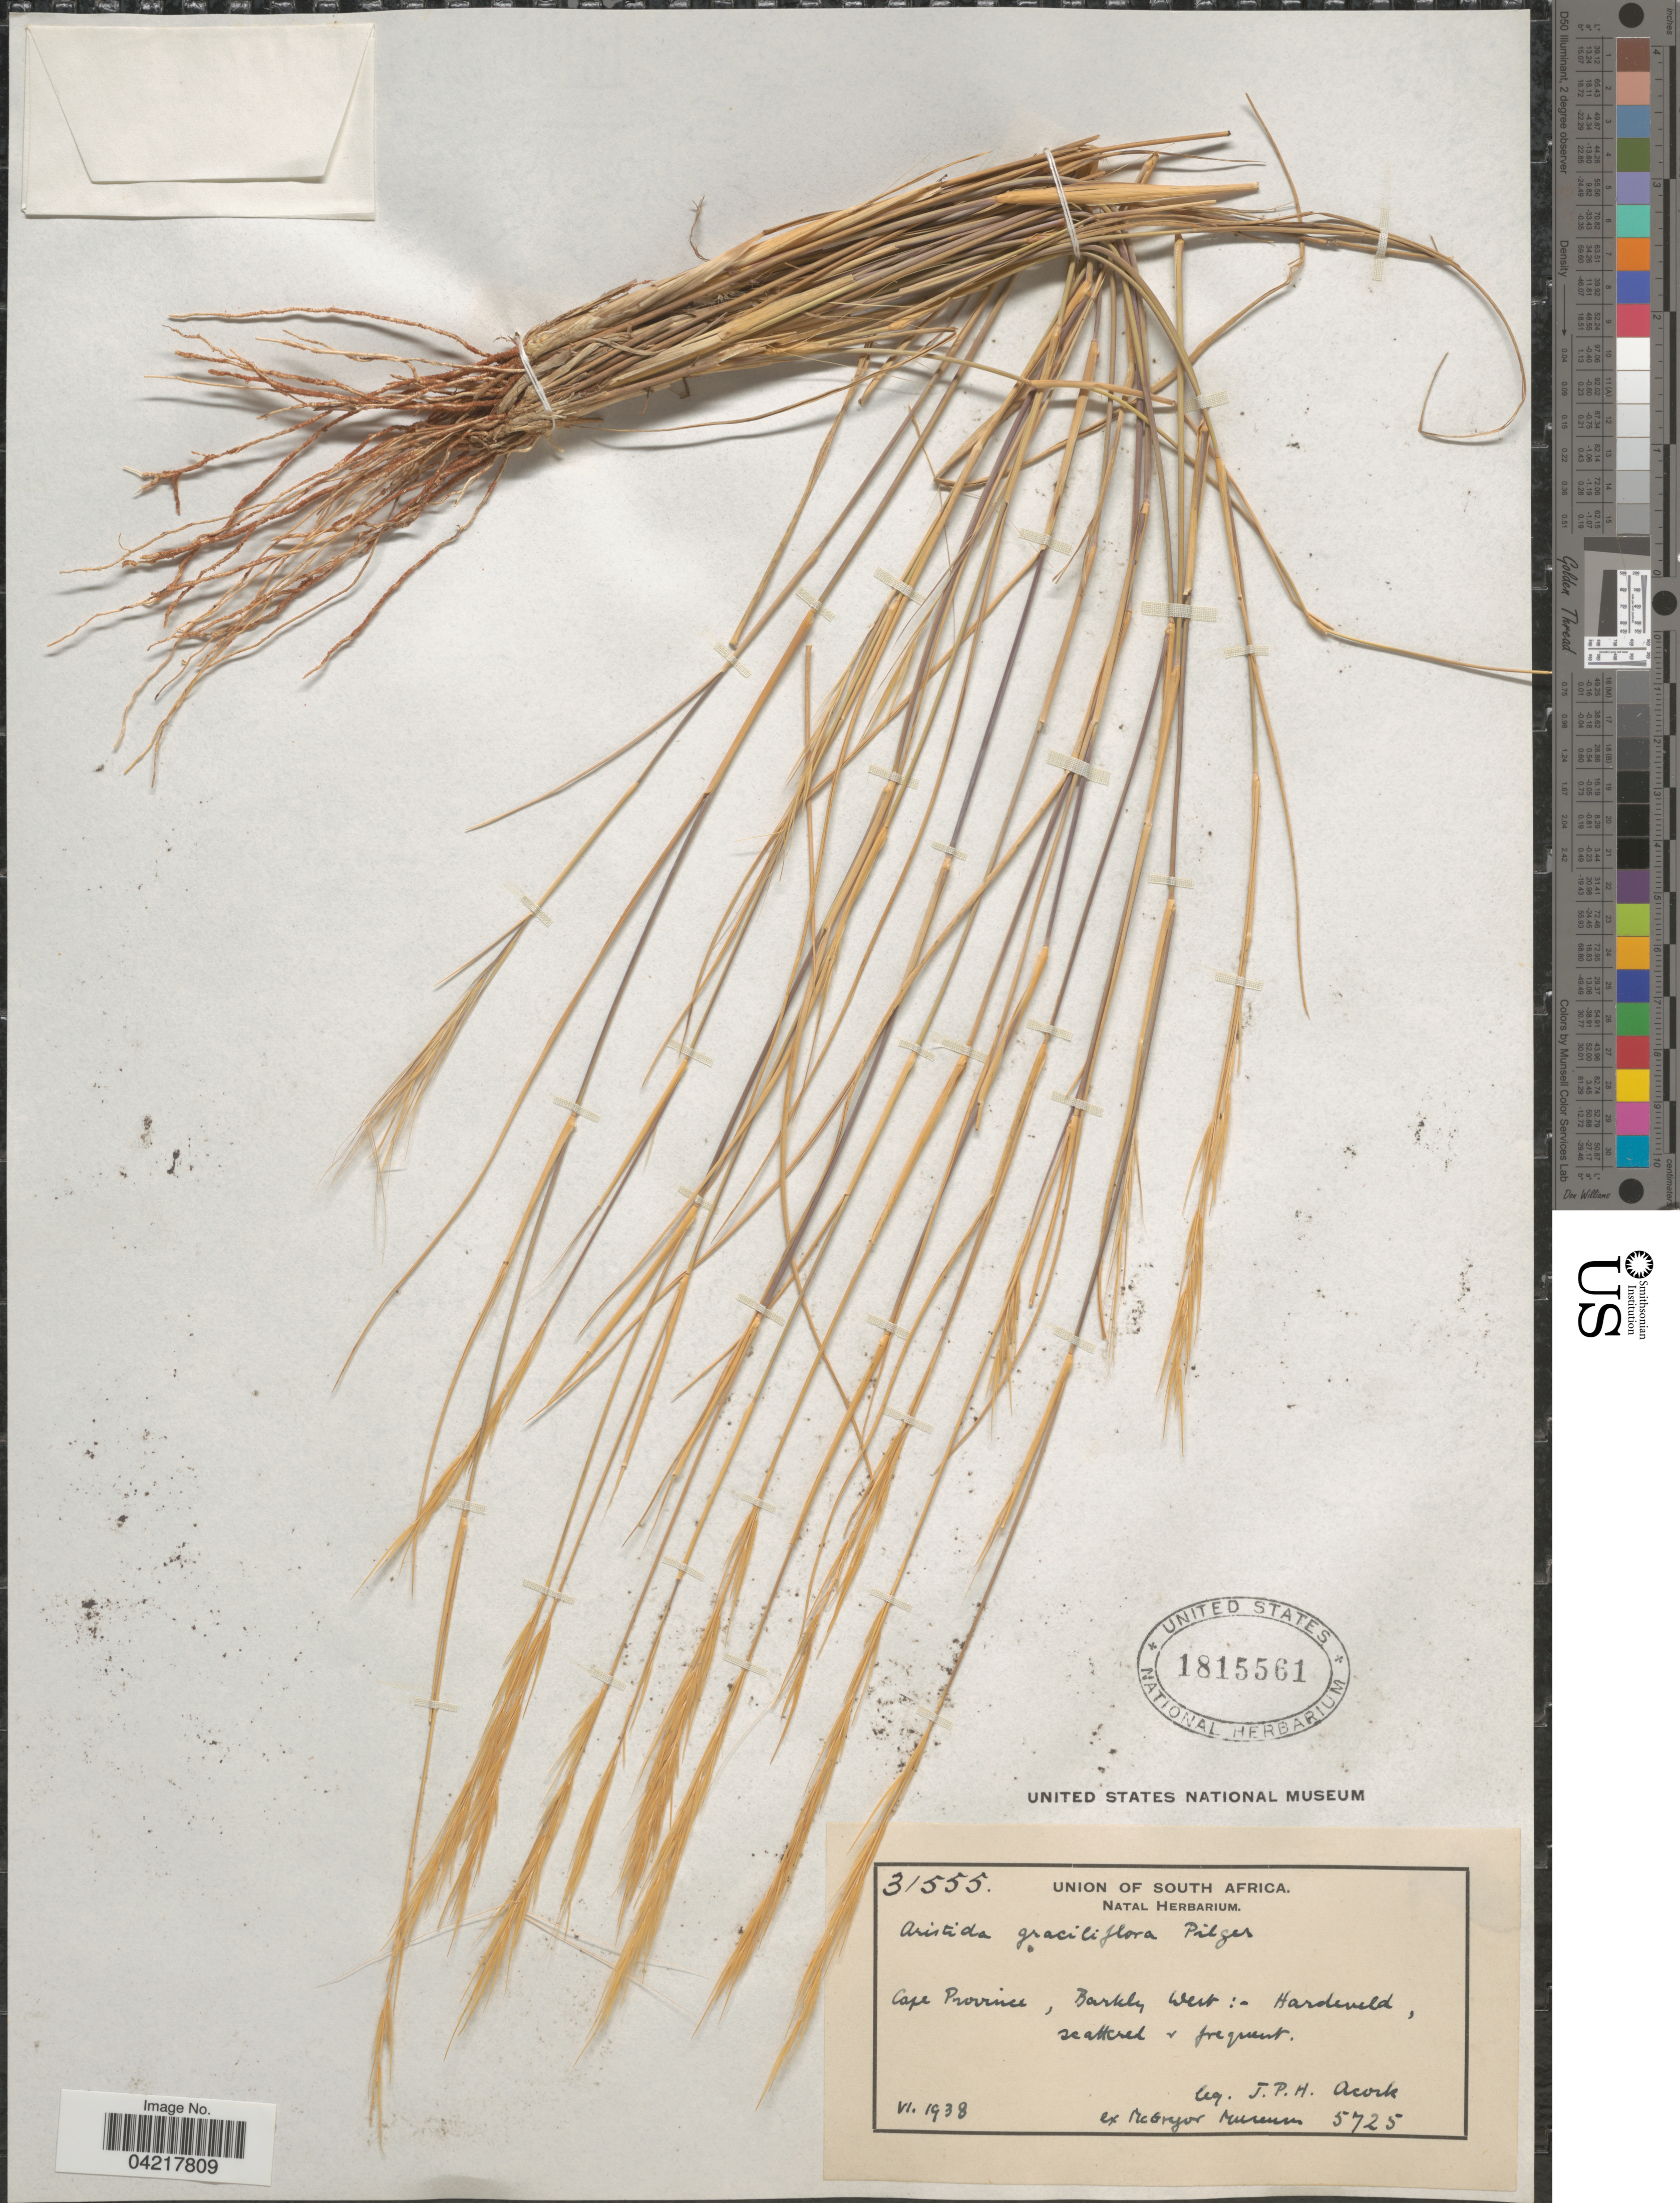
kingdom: Plantae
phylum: Tracheophyta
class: Liliopsida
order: Poales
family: Poaceae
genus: Aristida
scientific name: Aristida stipitata var. graciliflora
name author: (Pilg.) De Winter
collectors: J. P. Acocks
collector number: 31555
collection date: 1938-06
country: South Africa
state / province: Northern Cape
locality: Barkley West: Hardeveld.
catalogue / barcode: US 1815561